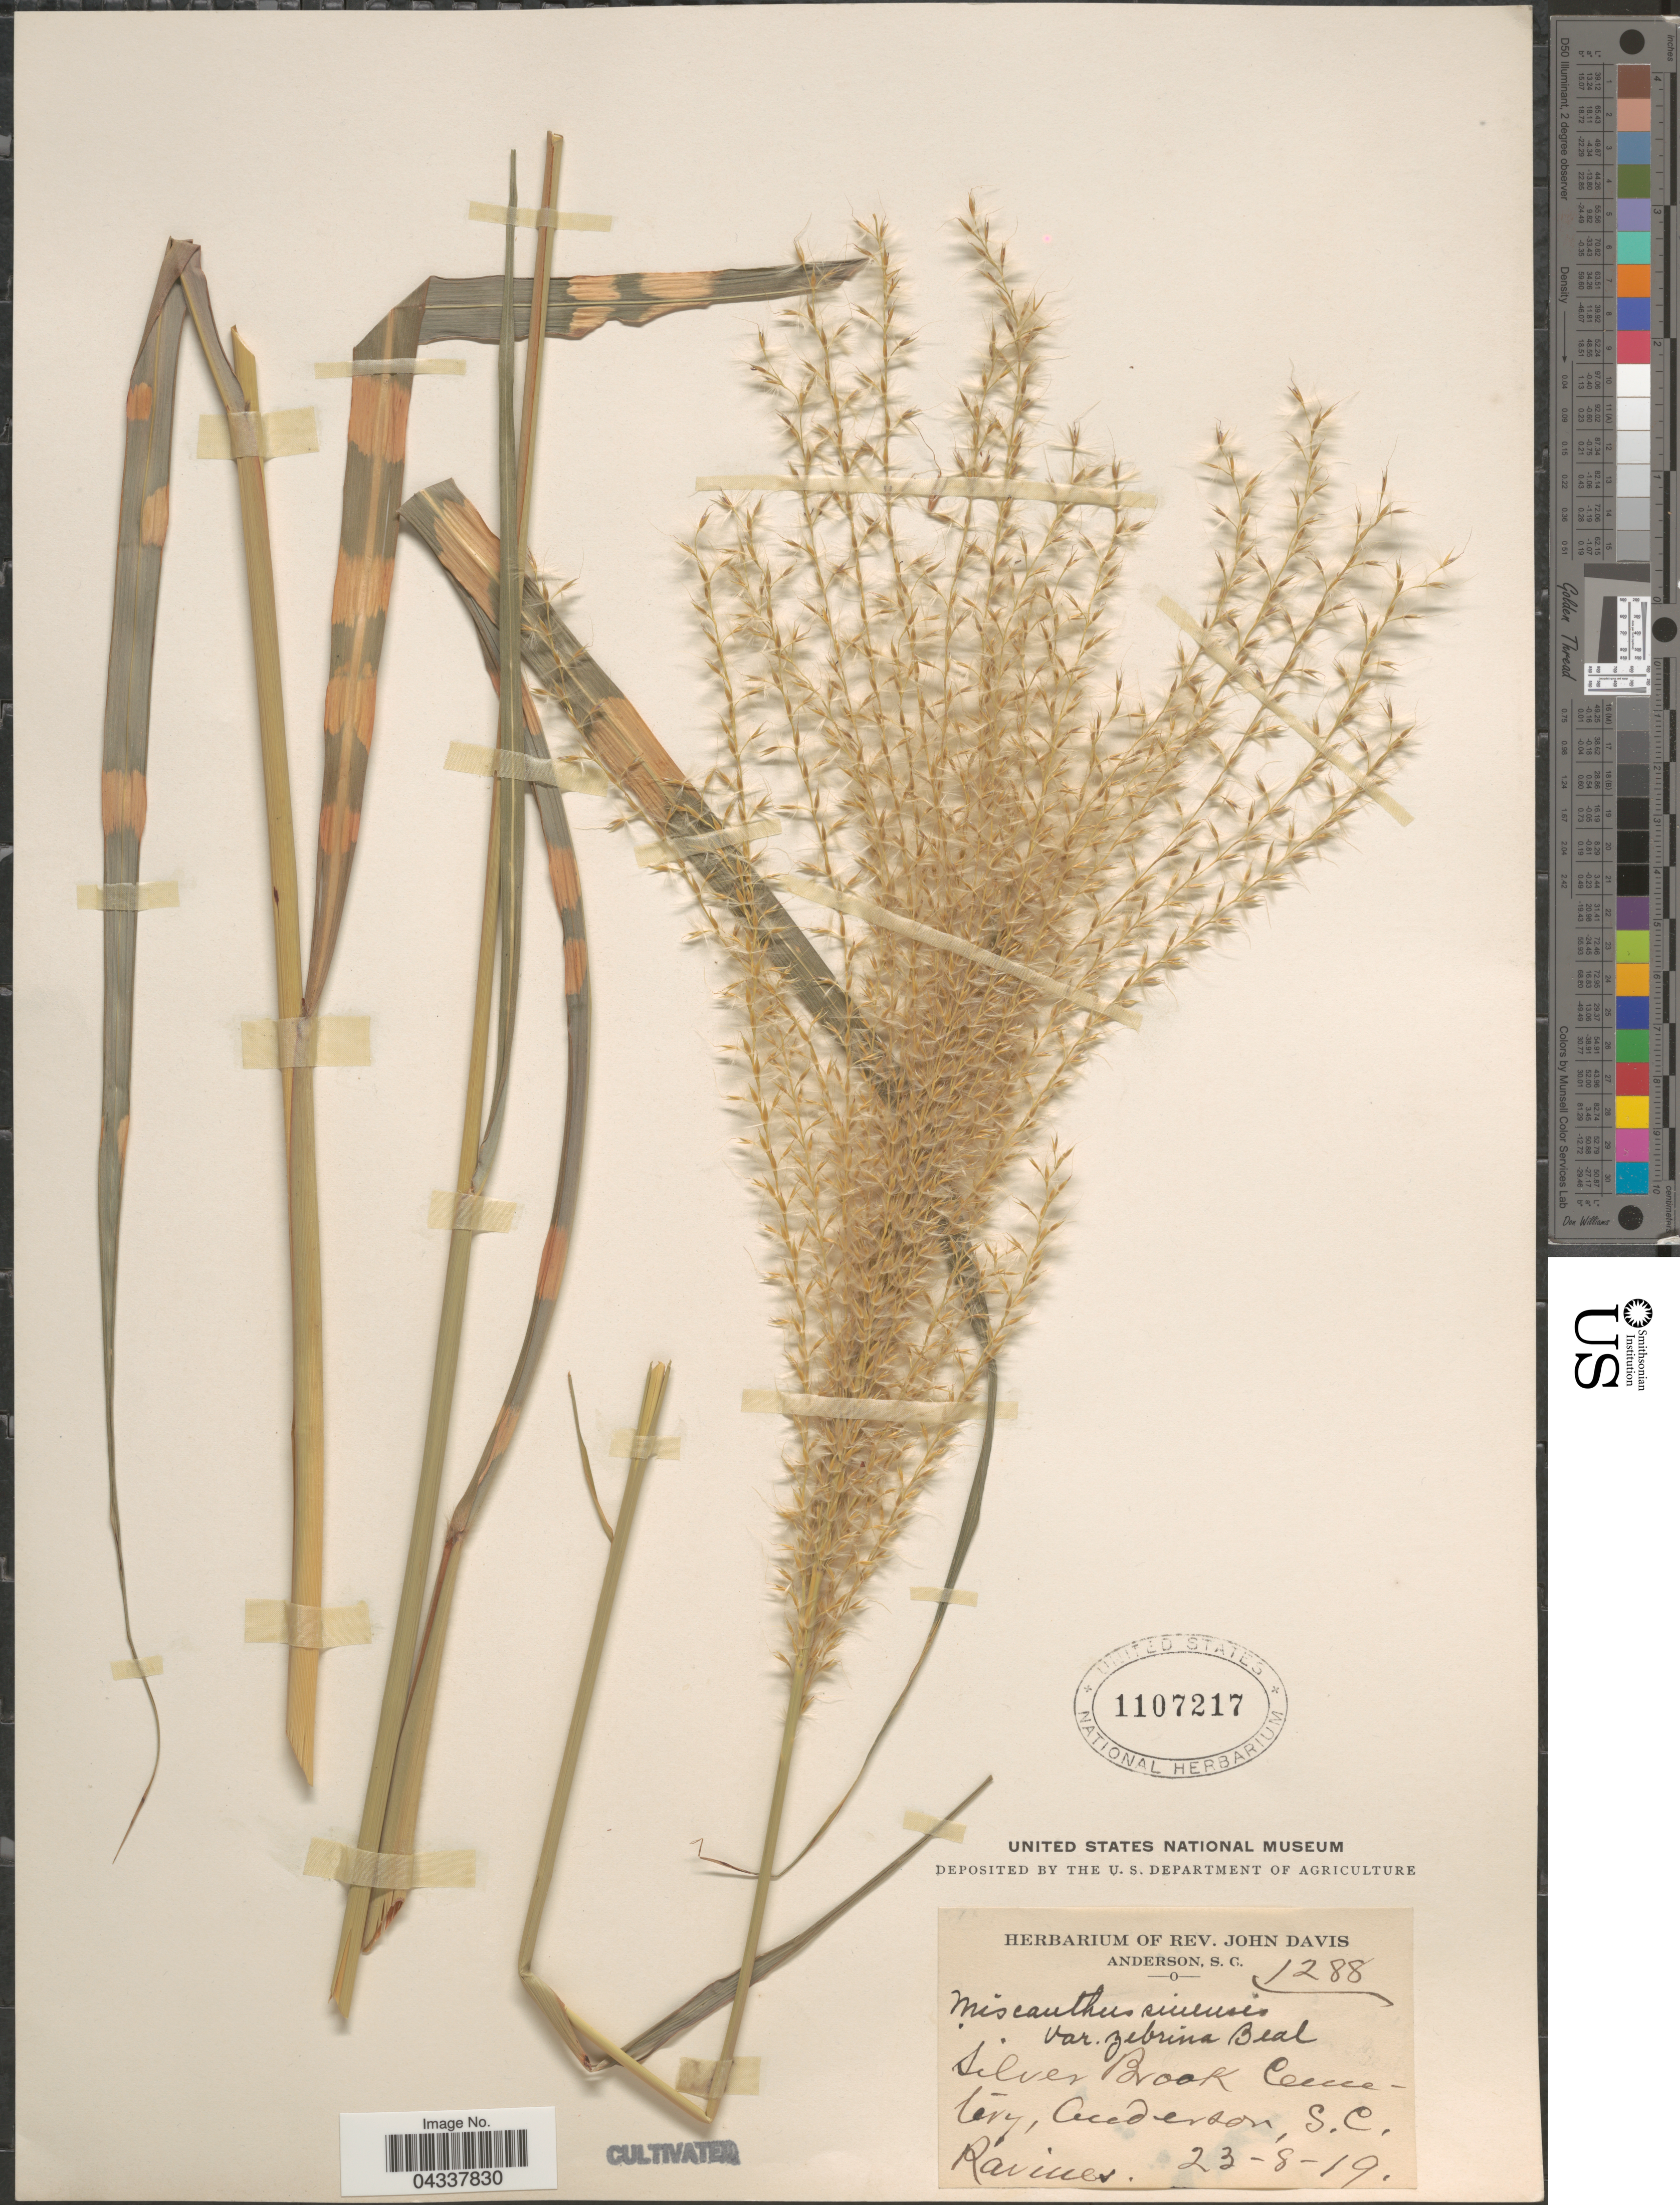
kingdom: Plantae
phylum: Tracheophyta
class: Liliopsida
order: Poales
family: Poaceae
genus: Miscanthus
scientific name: Miscanthus sinensis var. zebrinus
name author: Beal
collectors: ex herb. Rev. John Davis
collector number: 1288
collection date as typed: Transcribed d/m/y: 23/8/19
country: United States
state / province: South Carolina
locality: Silver Brook Cemetery, Anderson.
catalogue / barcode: US 1107217